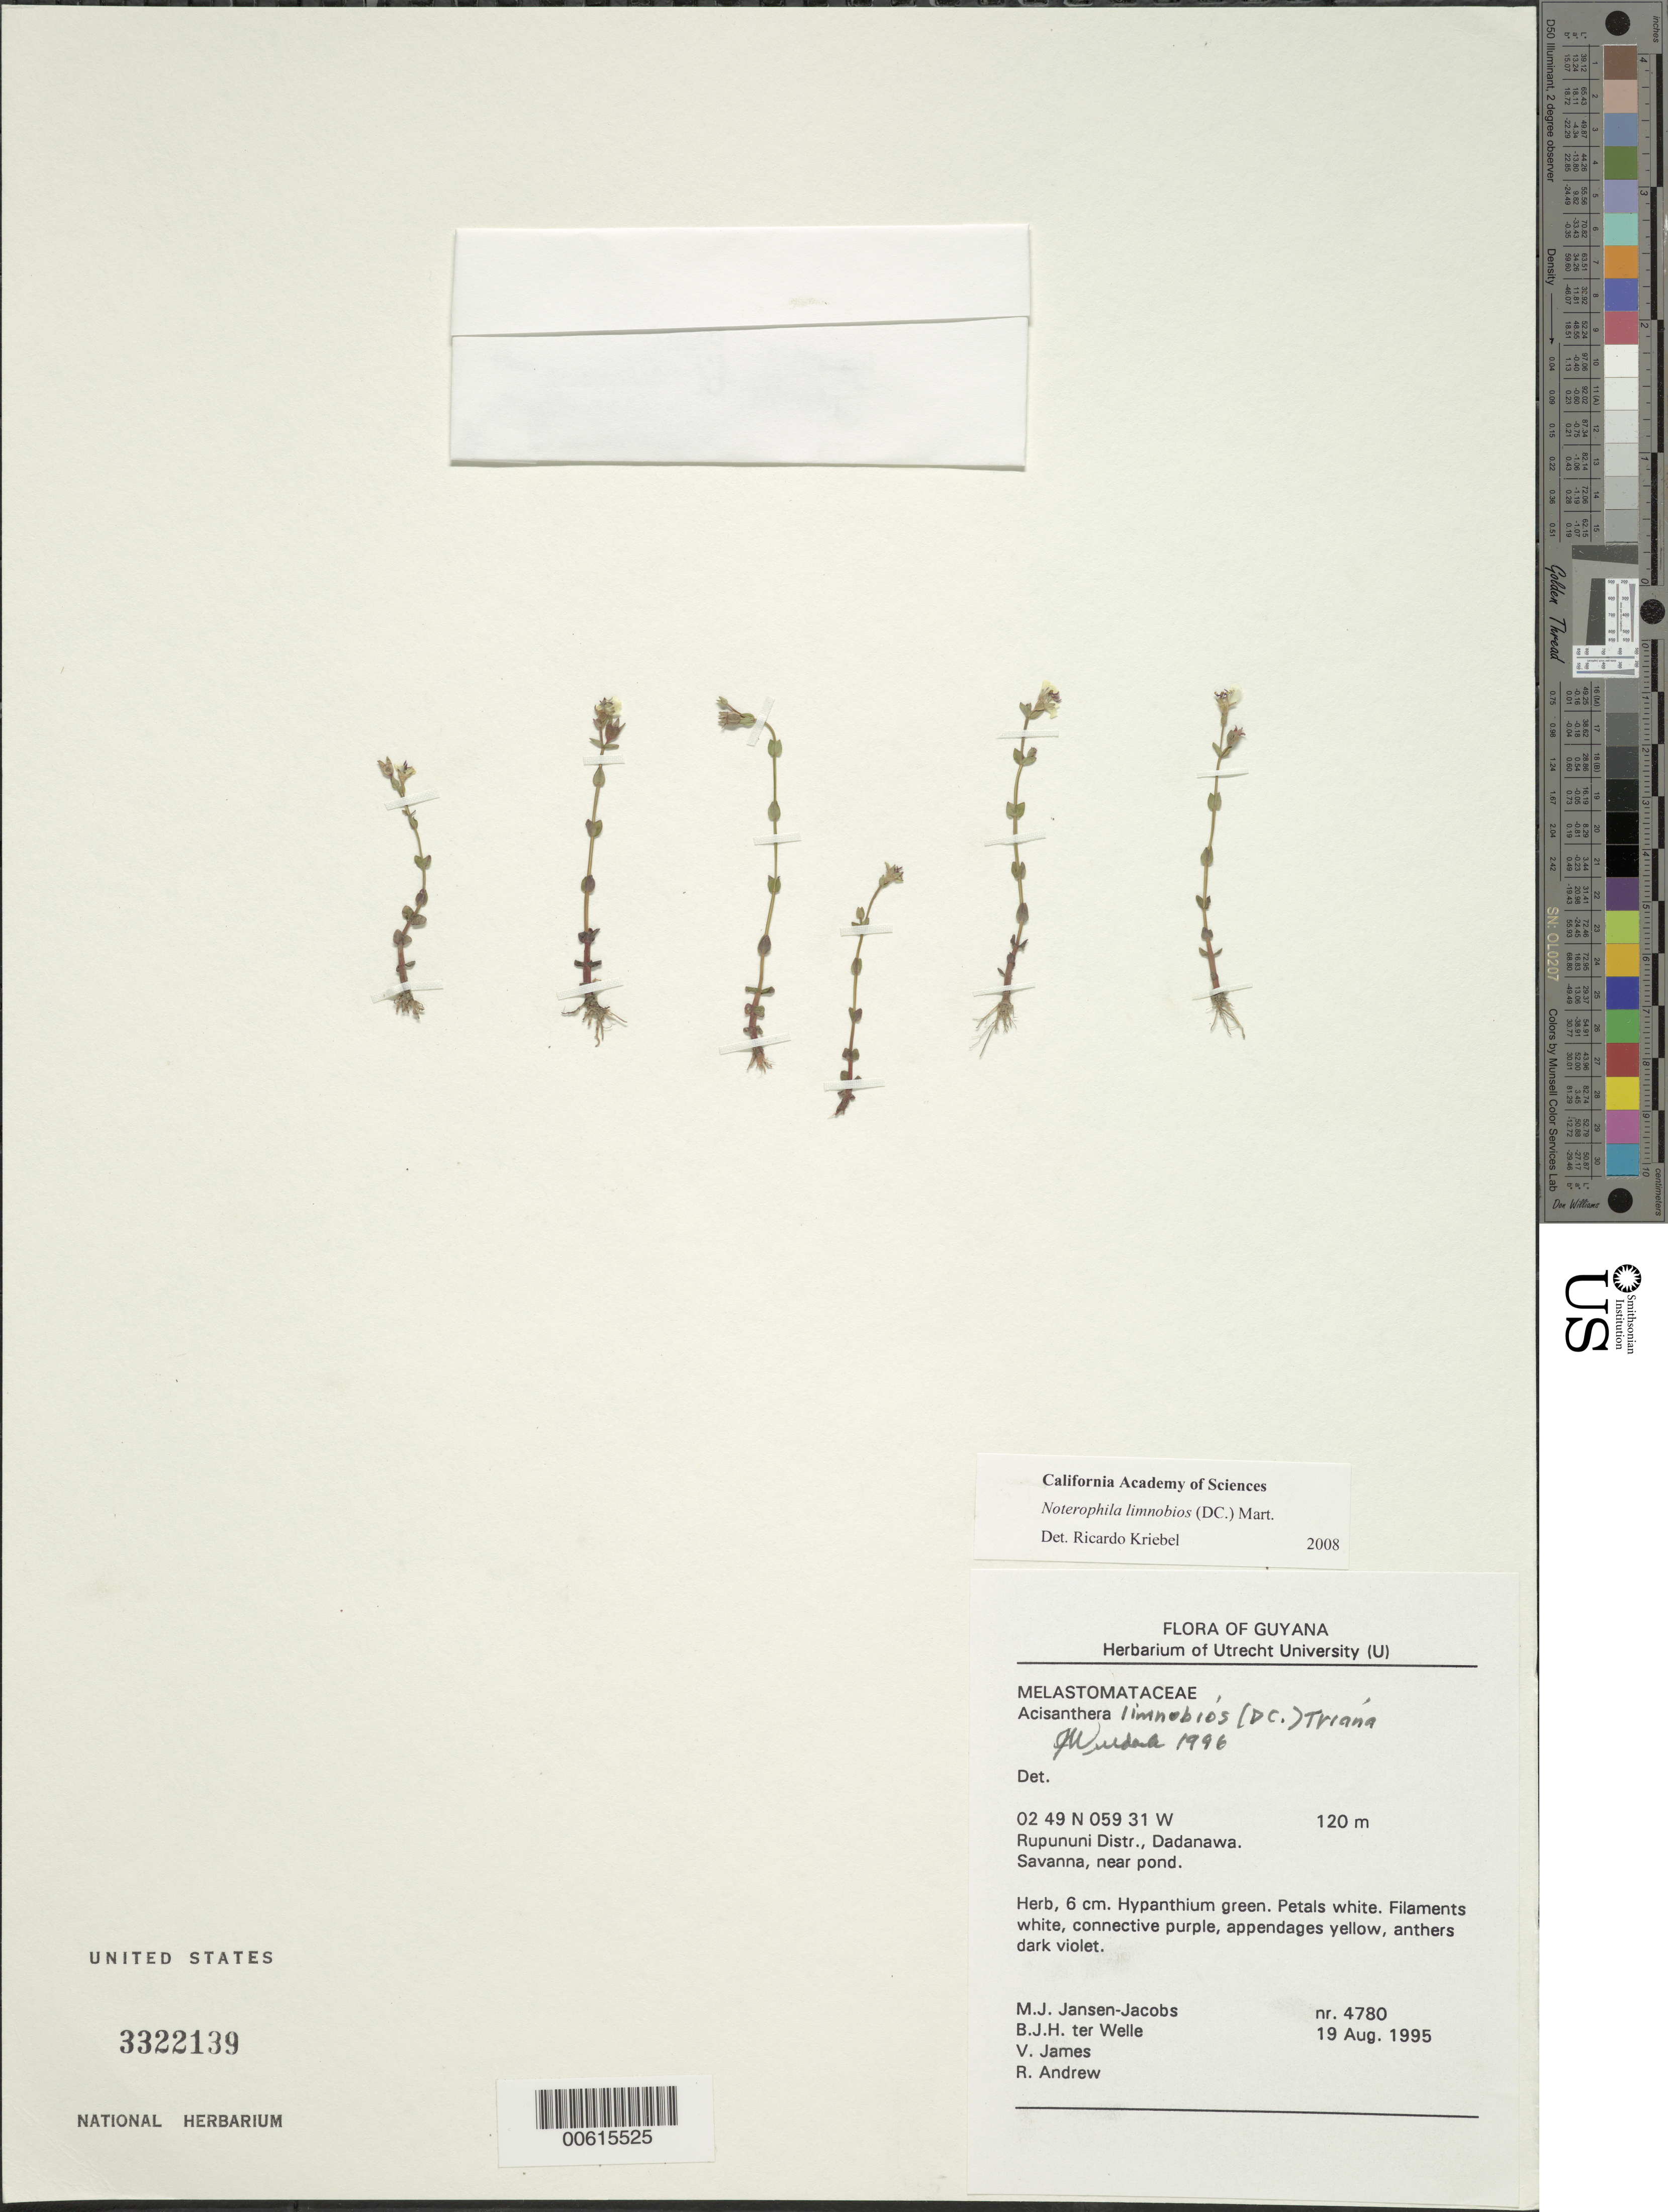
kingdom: Plantae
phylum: Tracheophyta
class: Magnoliopsida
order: Myrtales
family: Melastomataceae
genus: Noterophila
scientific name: Noterophila limnobios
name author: (DC.) Mart.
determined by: Kriebel, R.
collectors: M. J. Jansen-Jacobs, B. Welle, V. James & R. Andrew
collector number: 4780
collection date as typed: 19-Aug-95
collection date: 1995-08-19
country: Guyana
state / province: U. Takutu-U. Essequibo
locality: Dadanawa, Rupununi River, Rupununi District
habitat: Savanna, near pond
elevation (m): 120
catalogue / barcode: US 3322139